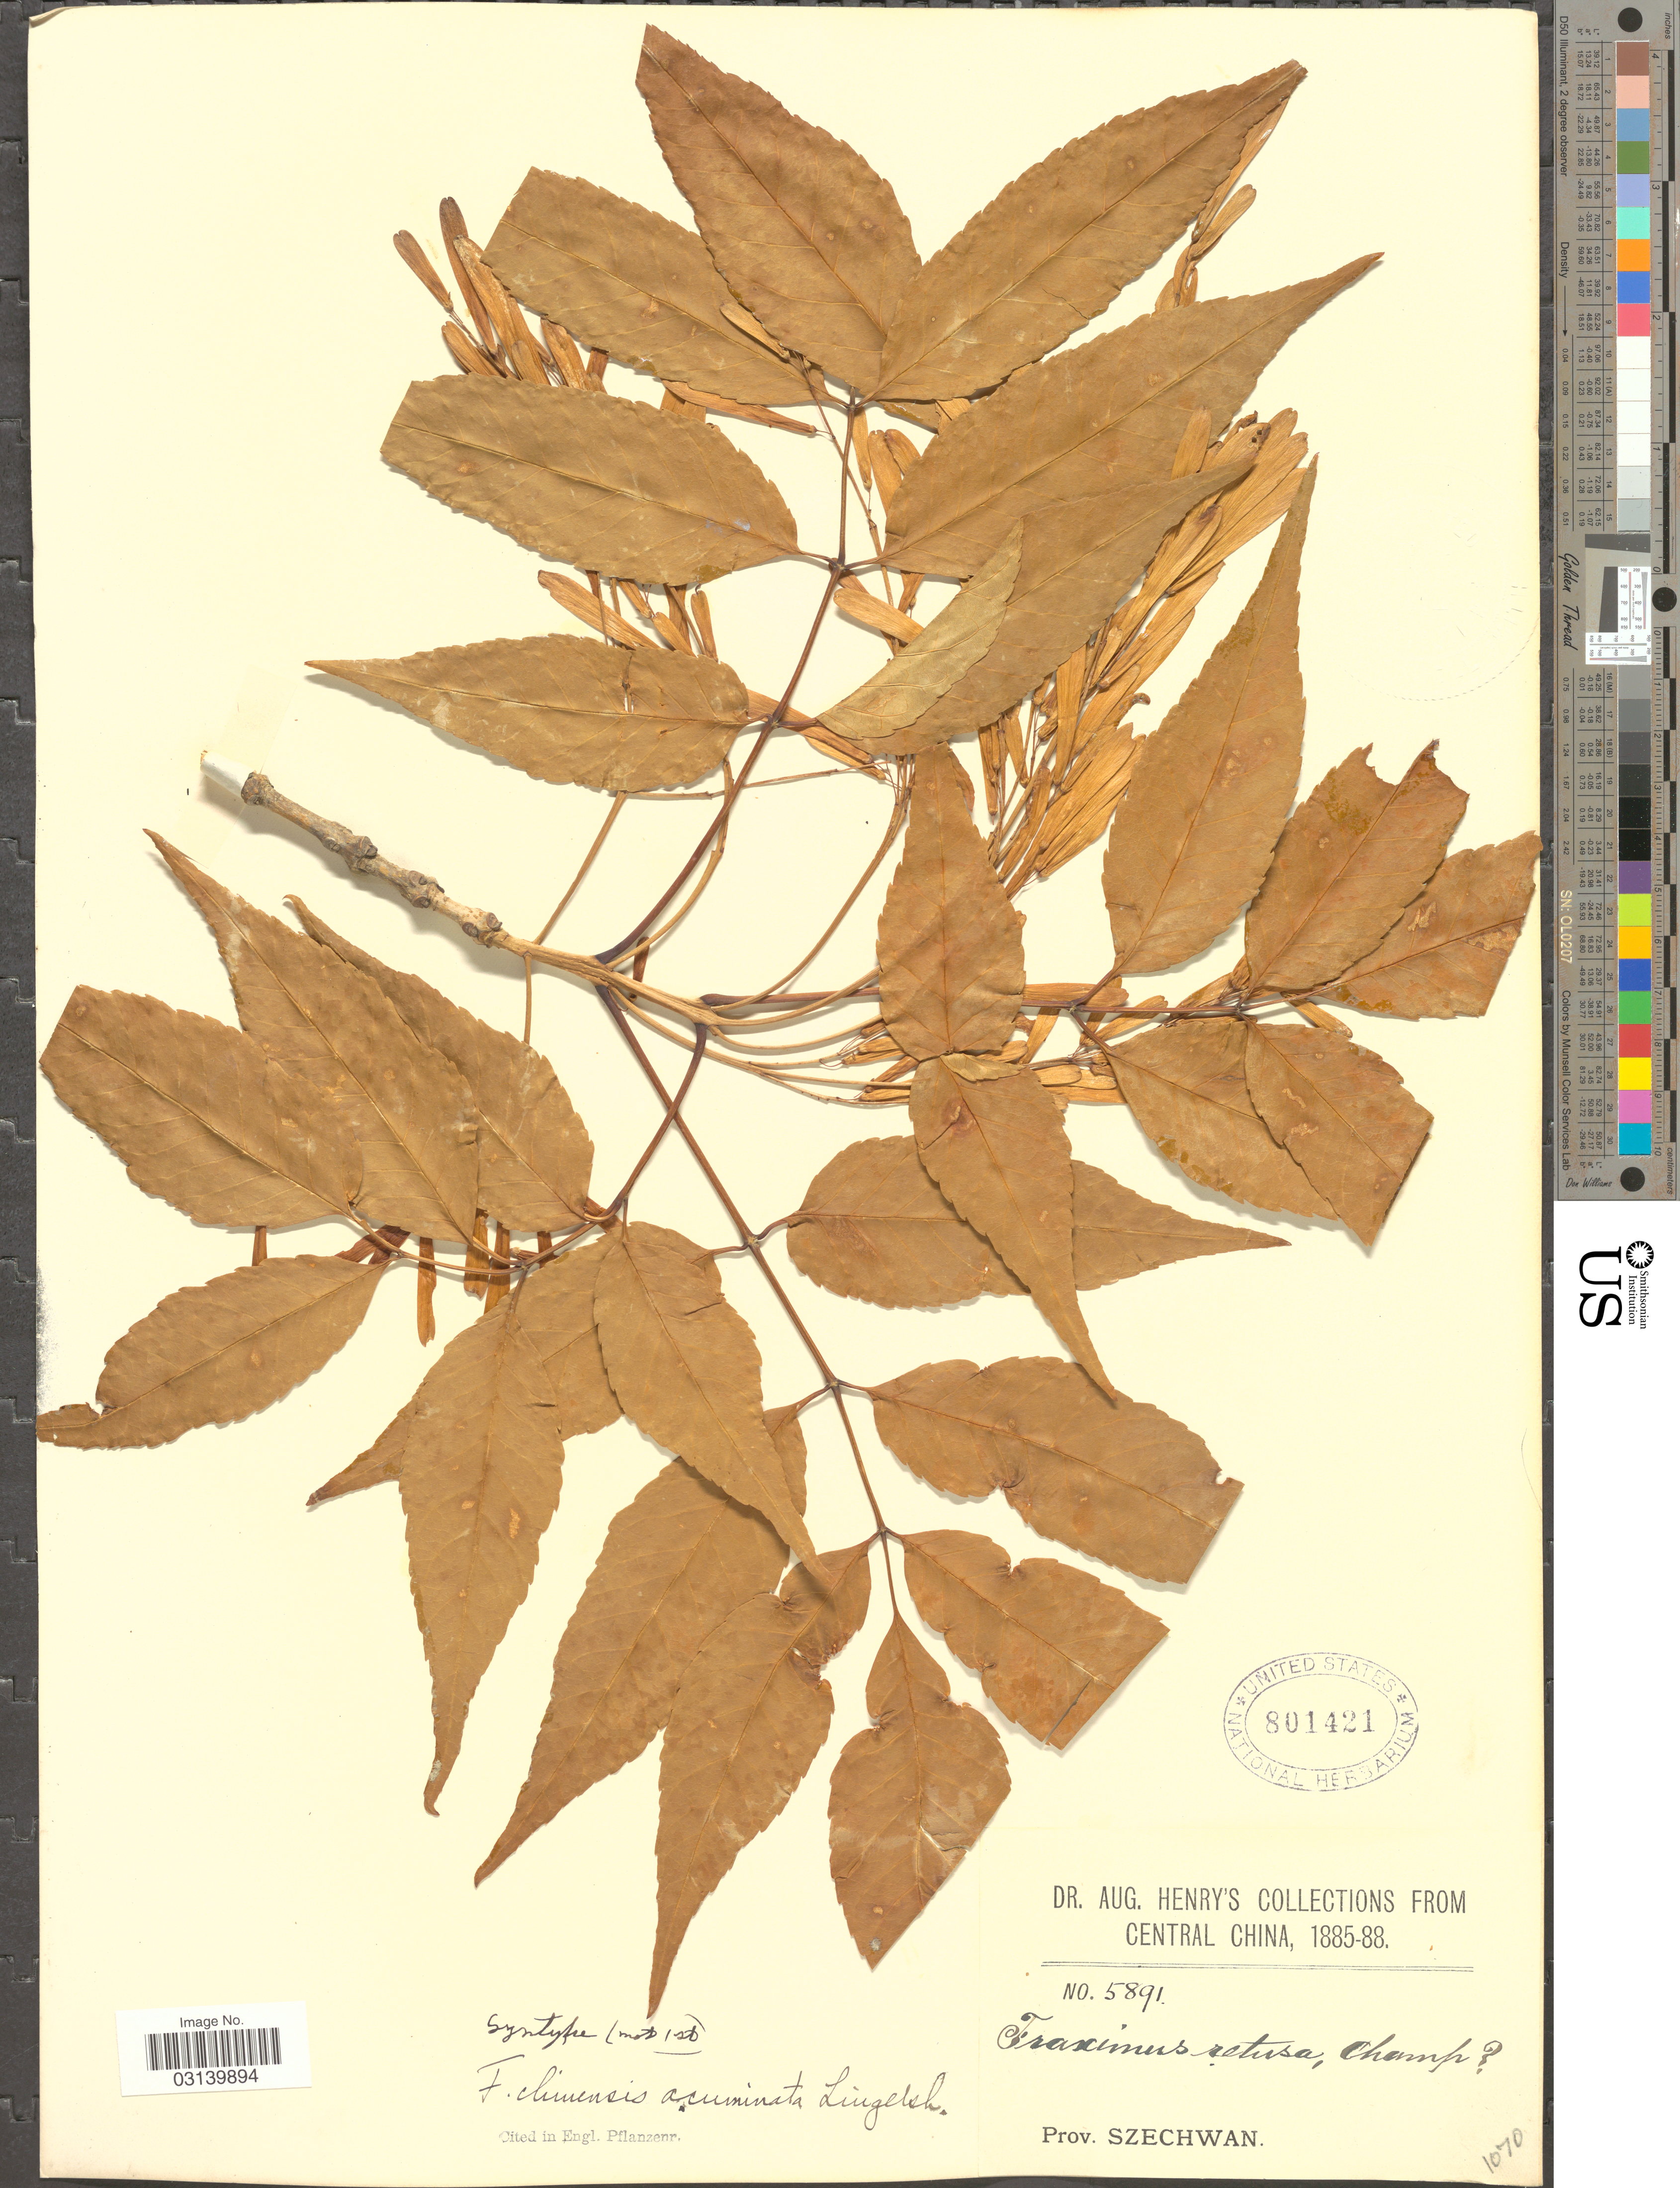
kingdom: Plantae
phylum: Tracheophyta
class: Magnoliopsida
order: Lamiales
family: Oleaceae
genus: Fraxinus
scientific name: Fraxinus chinensis var. acuminata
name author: Lingelsh.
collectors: A. Henry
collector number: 5891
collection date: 1885/1888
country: China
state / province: Sichuan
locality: Prov. Szechwan.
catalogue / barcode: US 801421